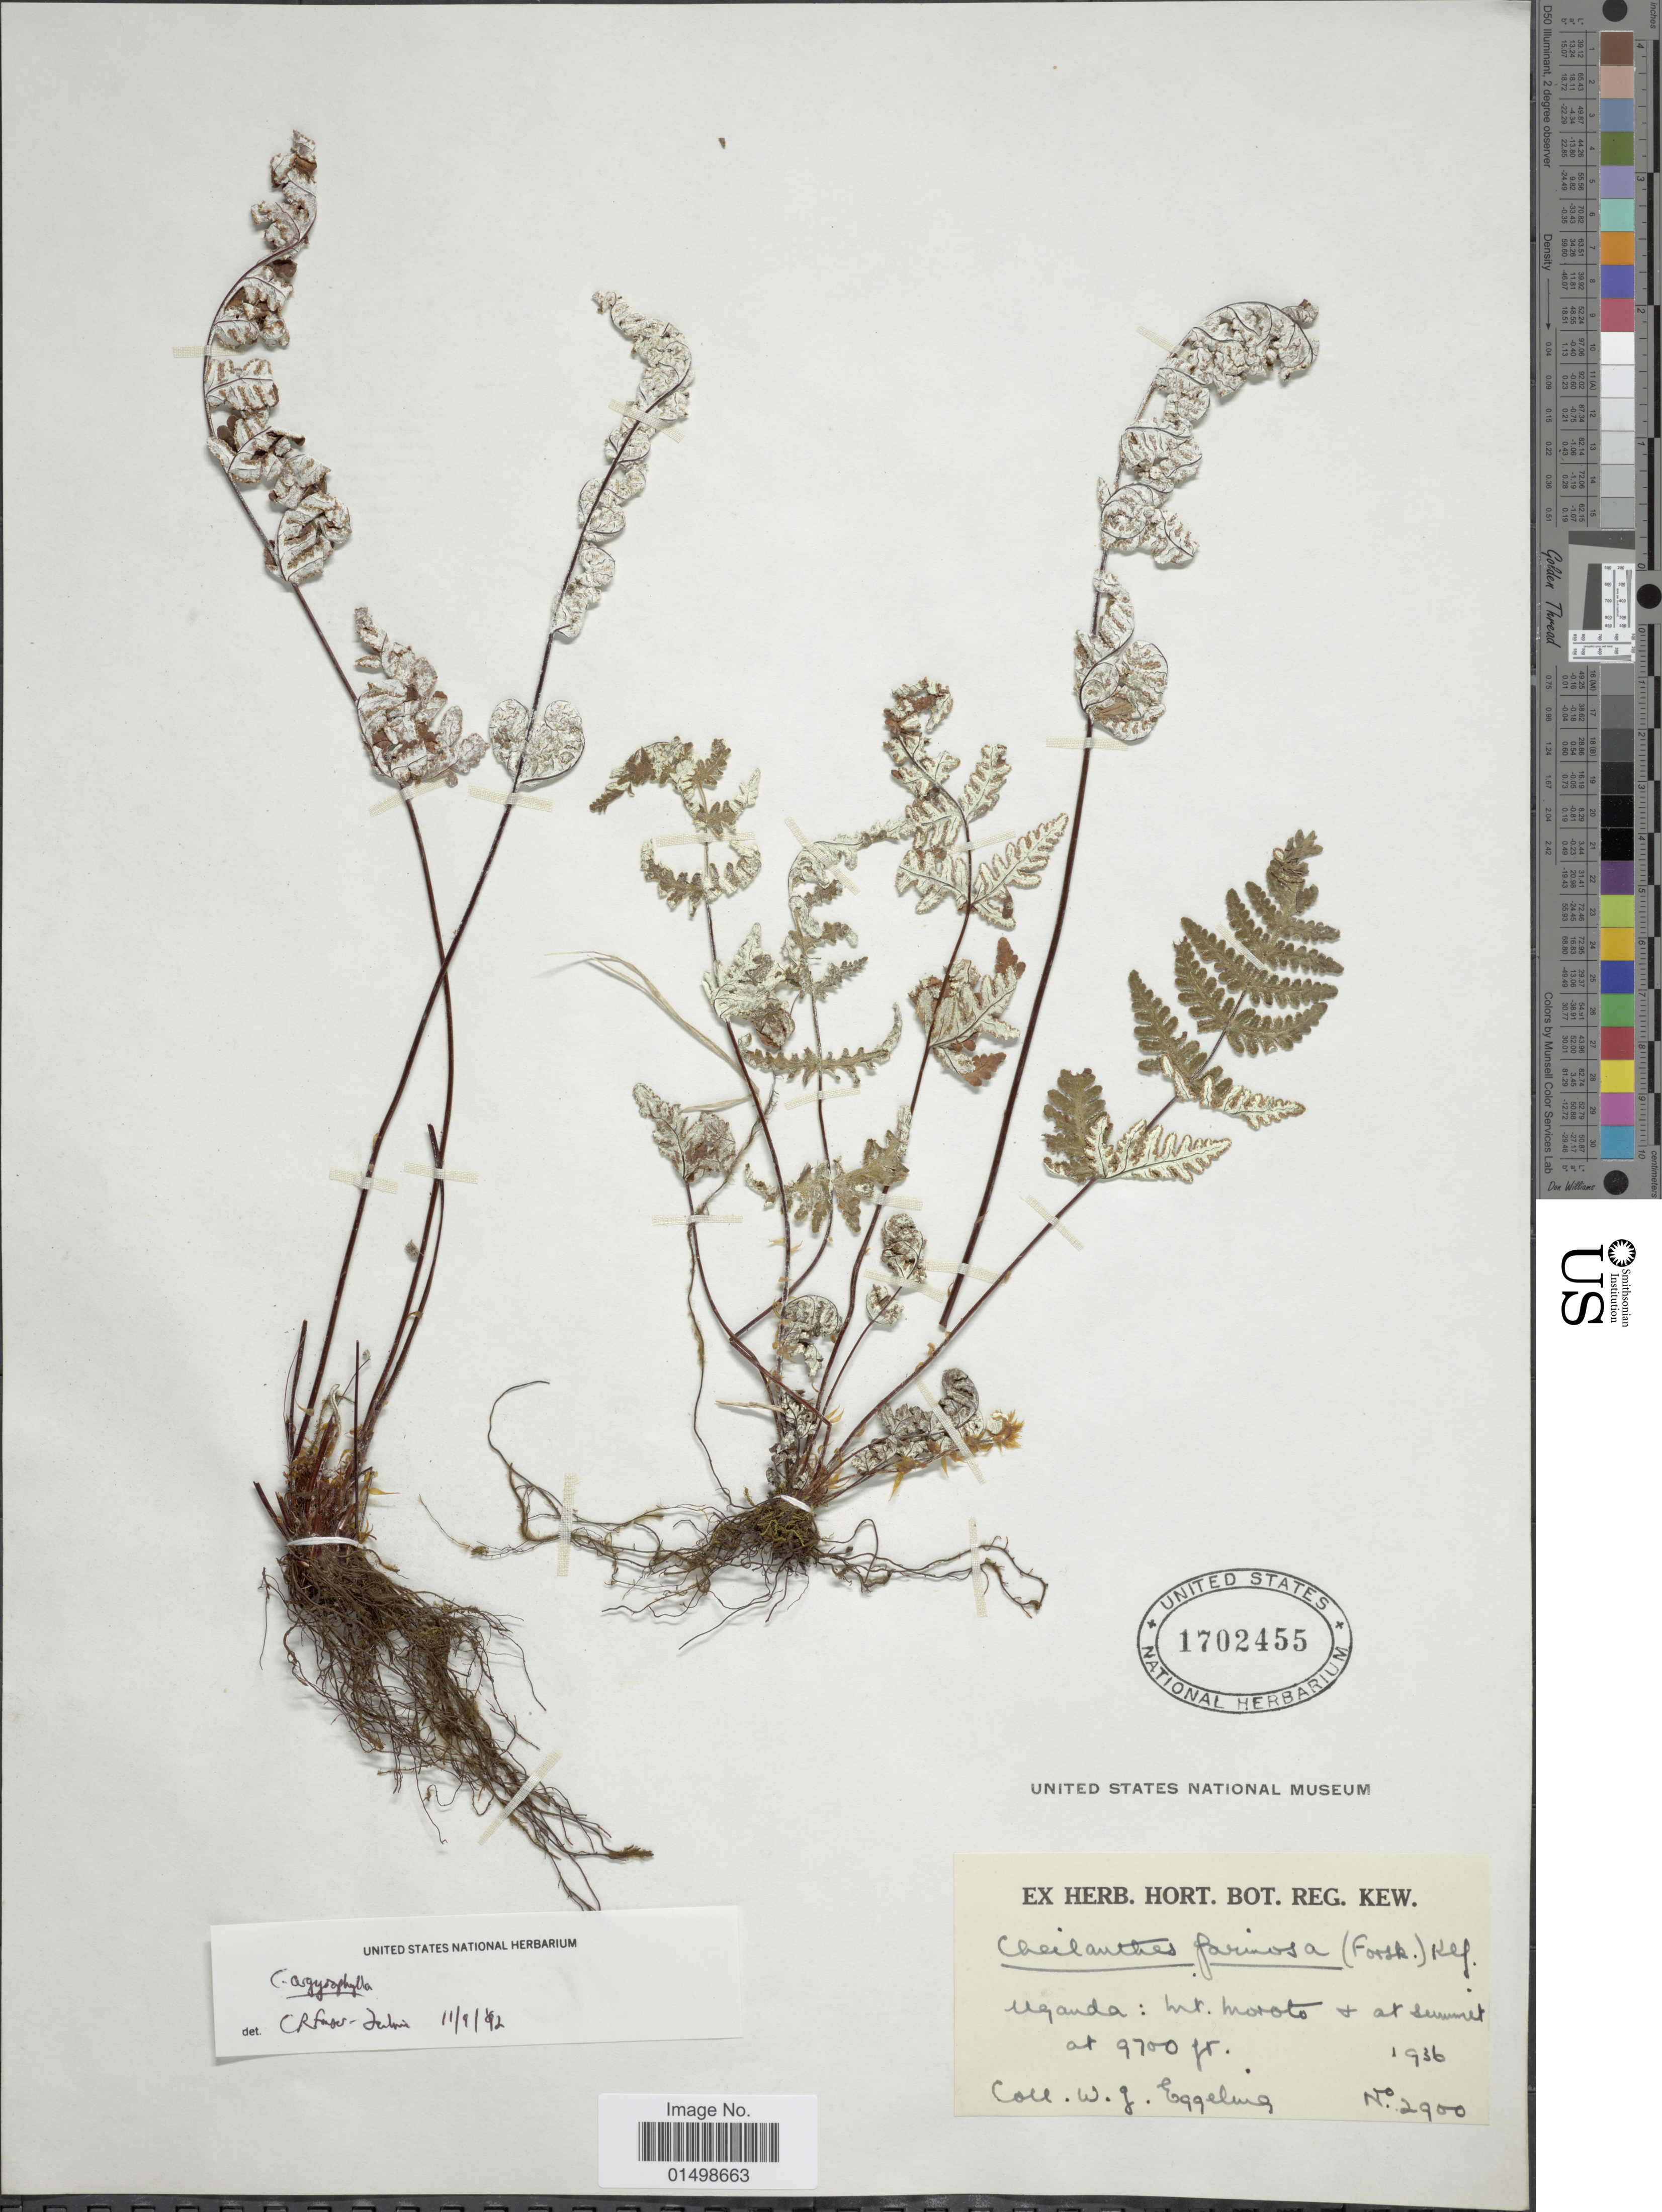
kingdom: Plantae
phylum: Tracheophyta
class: Polypodiopsida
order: Polypodiales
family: Pteridaceae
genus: Aleuritopteris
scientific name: Aleuritopteris farinosa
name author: (Forssk.) Fée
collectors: W. Eggeling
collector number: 2900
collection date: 1936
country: Uganda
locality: Mt. Moroto + at summit.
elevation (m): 2957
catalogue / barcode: US 1702455